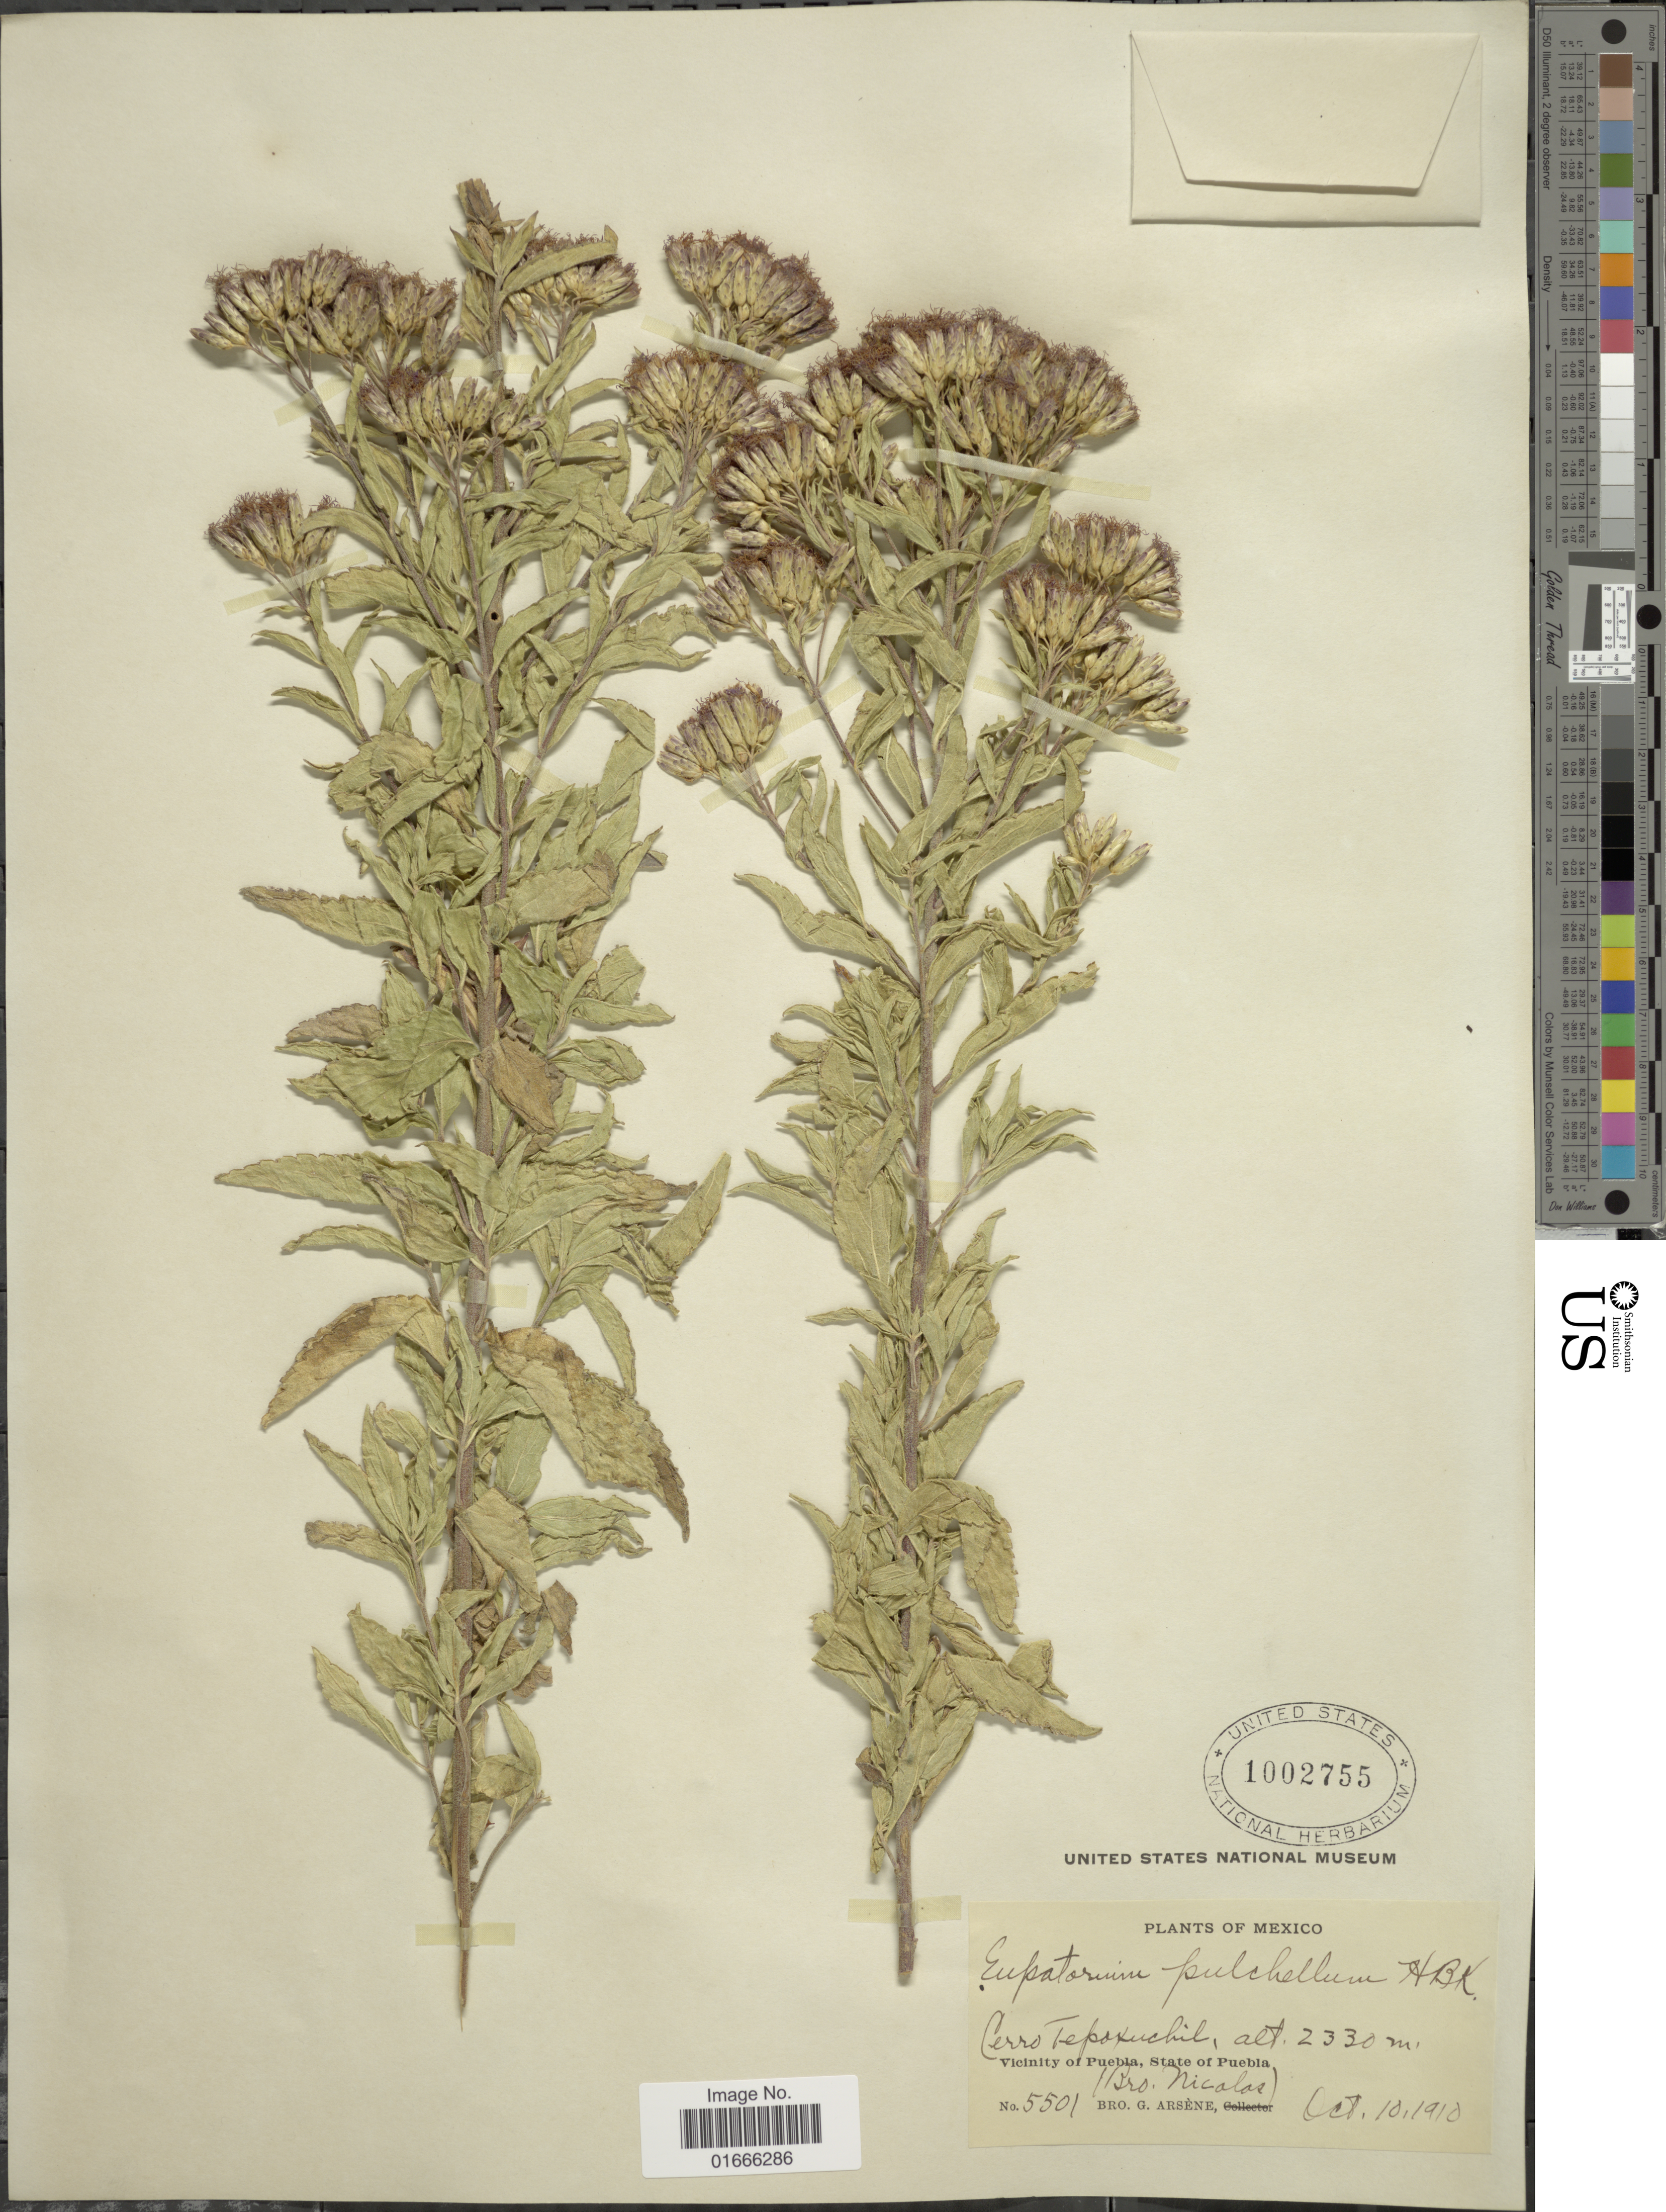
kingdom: Plantae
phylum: Tracheophyta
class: Magnoliopsida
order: Asterales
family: Asteraceae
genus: Chromolaena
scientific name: Chromolaena pulchella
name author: (Kunth) R.M. King & H. Rob.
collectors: Bro. G. Arsène & Bro. Nicolas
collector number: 5501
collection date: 1910-10-10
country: Mexico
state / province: Puebla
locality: Cerro Tepocuchil, Vicinity of Puebla.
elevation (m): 2330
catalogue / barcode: US 1002755